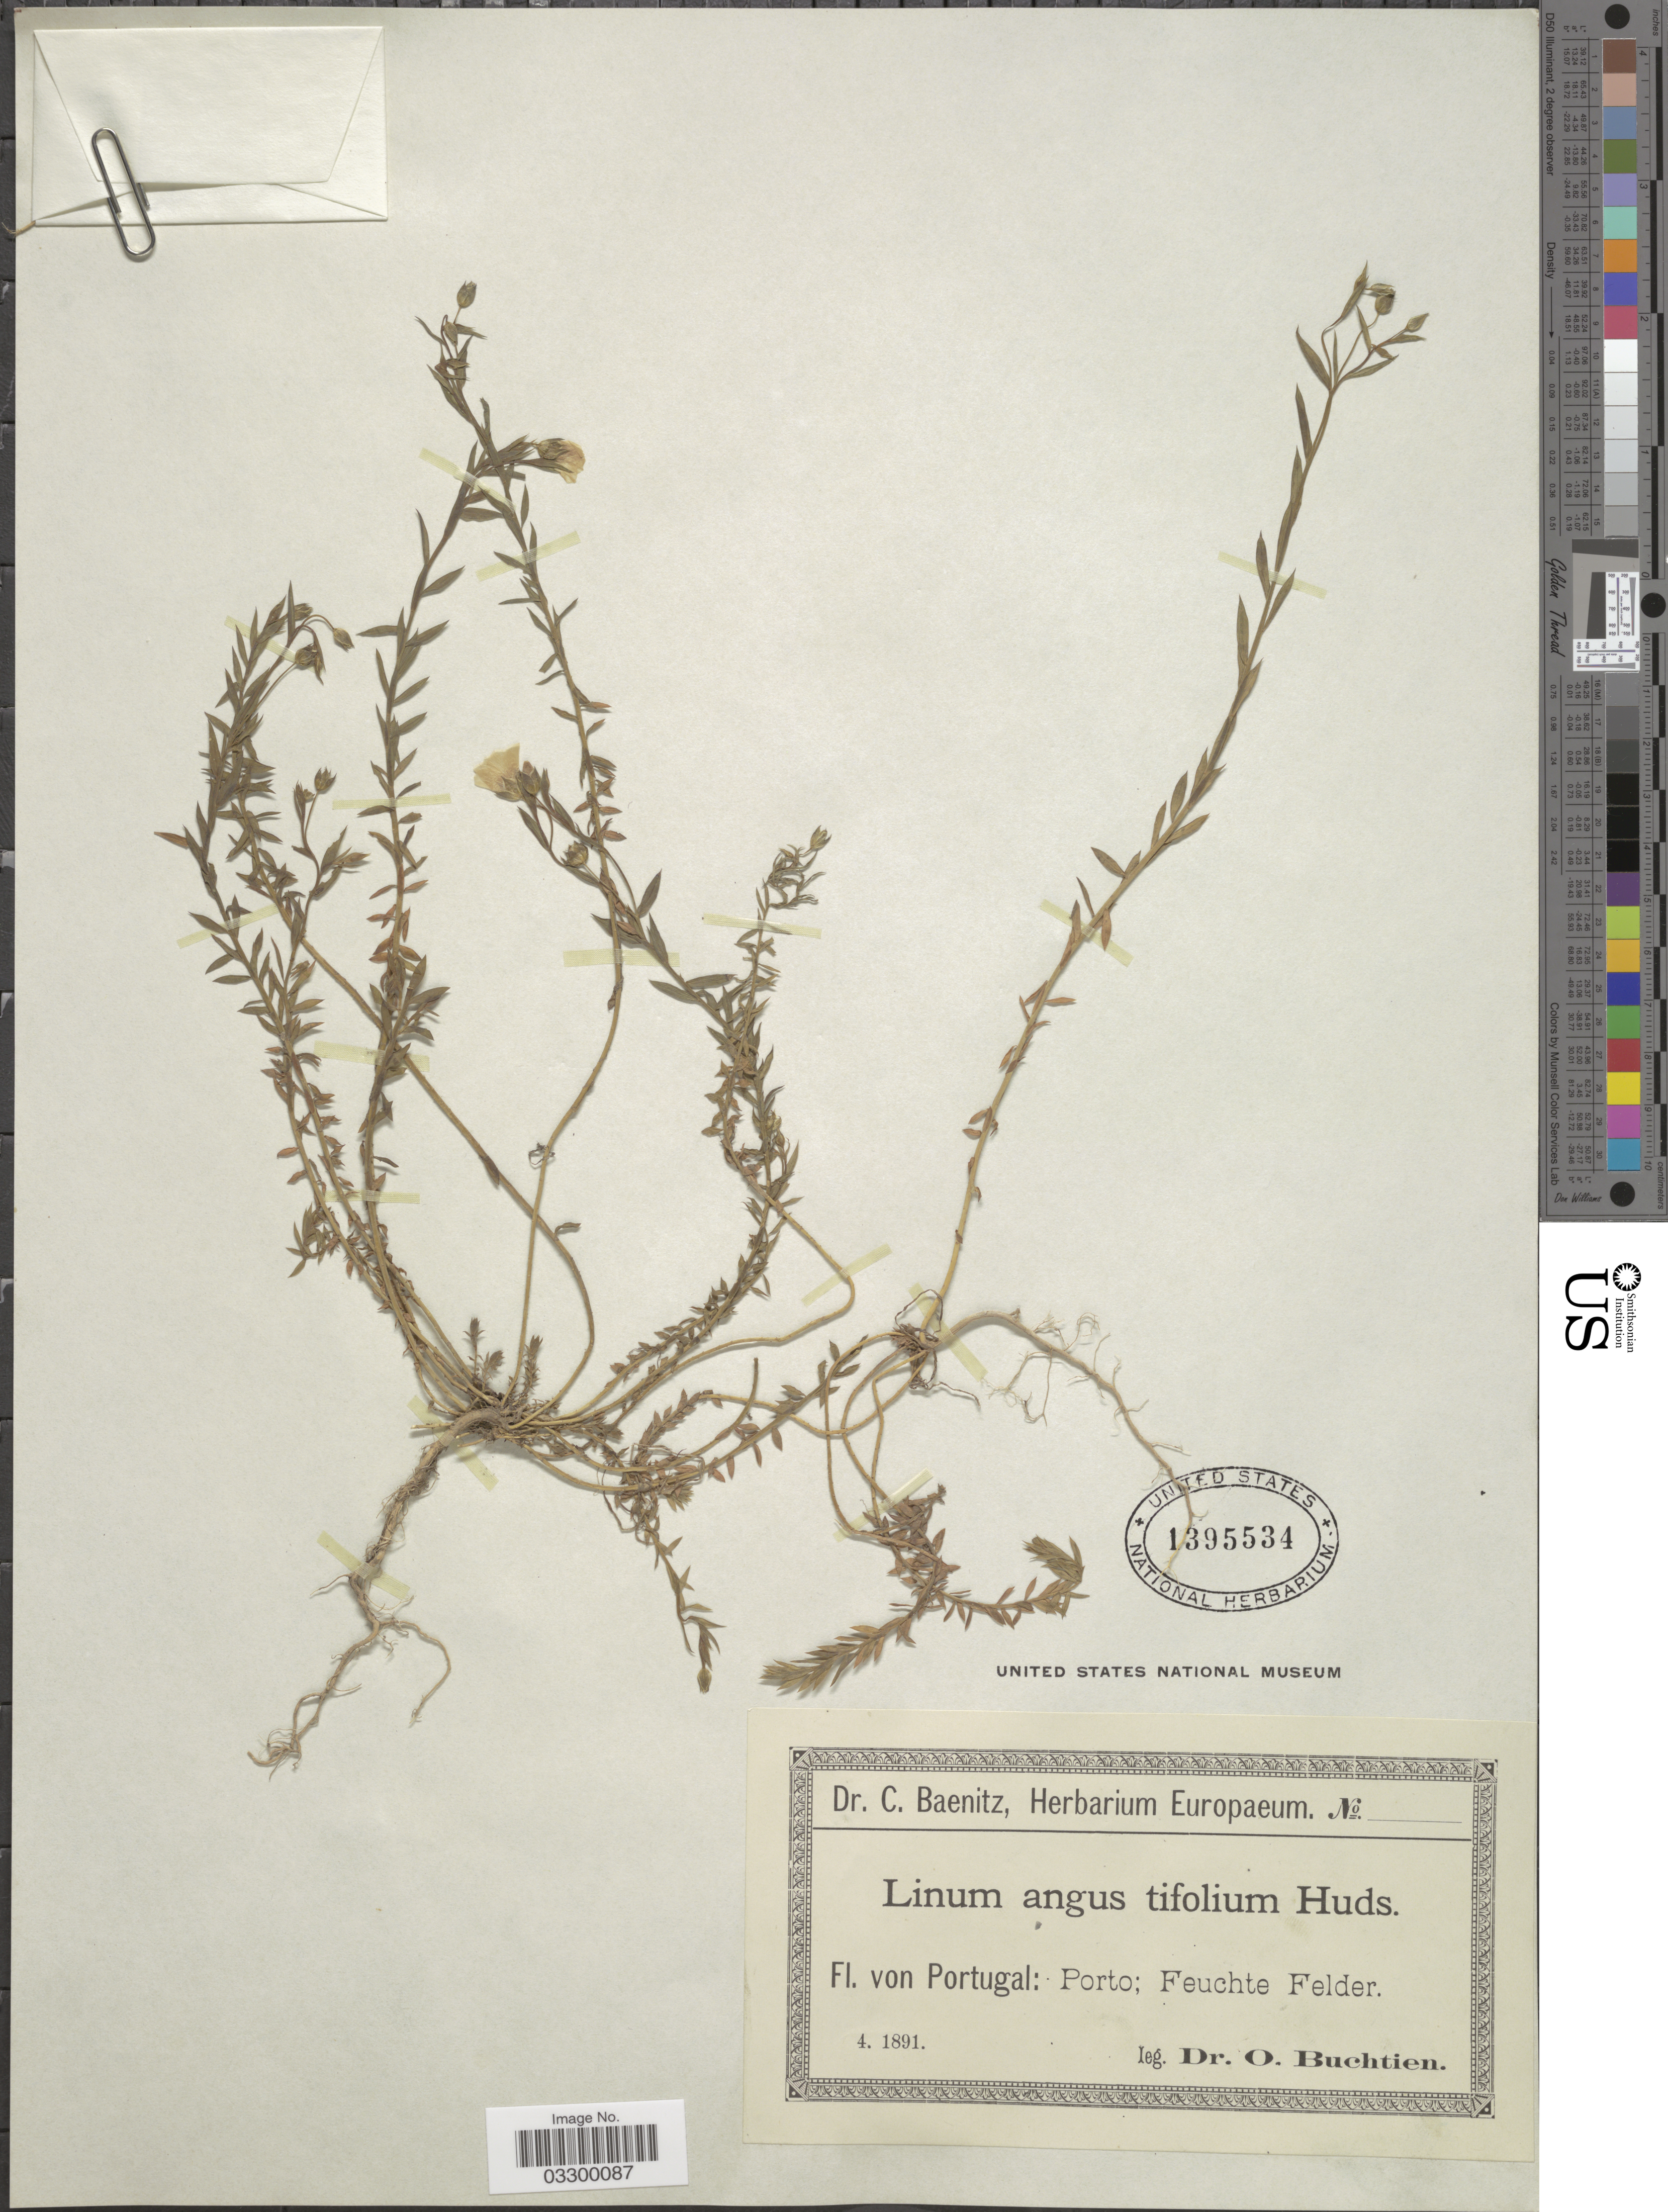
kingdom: Plantae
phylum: Tracheophyta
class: Magnoliopsida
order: Malpighiales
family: Linaceae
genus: Linum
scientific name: Linum angustifolium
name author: Huds.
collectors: O. Buchtien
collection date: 1891-04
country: Portugal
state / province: Porto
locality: Feuchte Felder.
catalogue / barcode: US 1395534